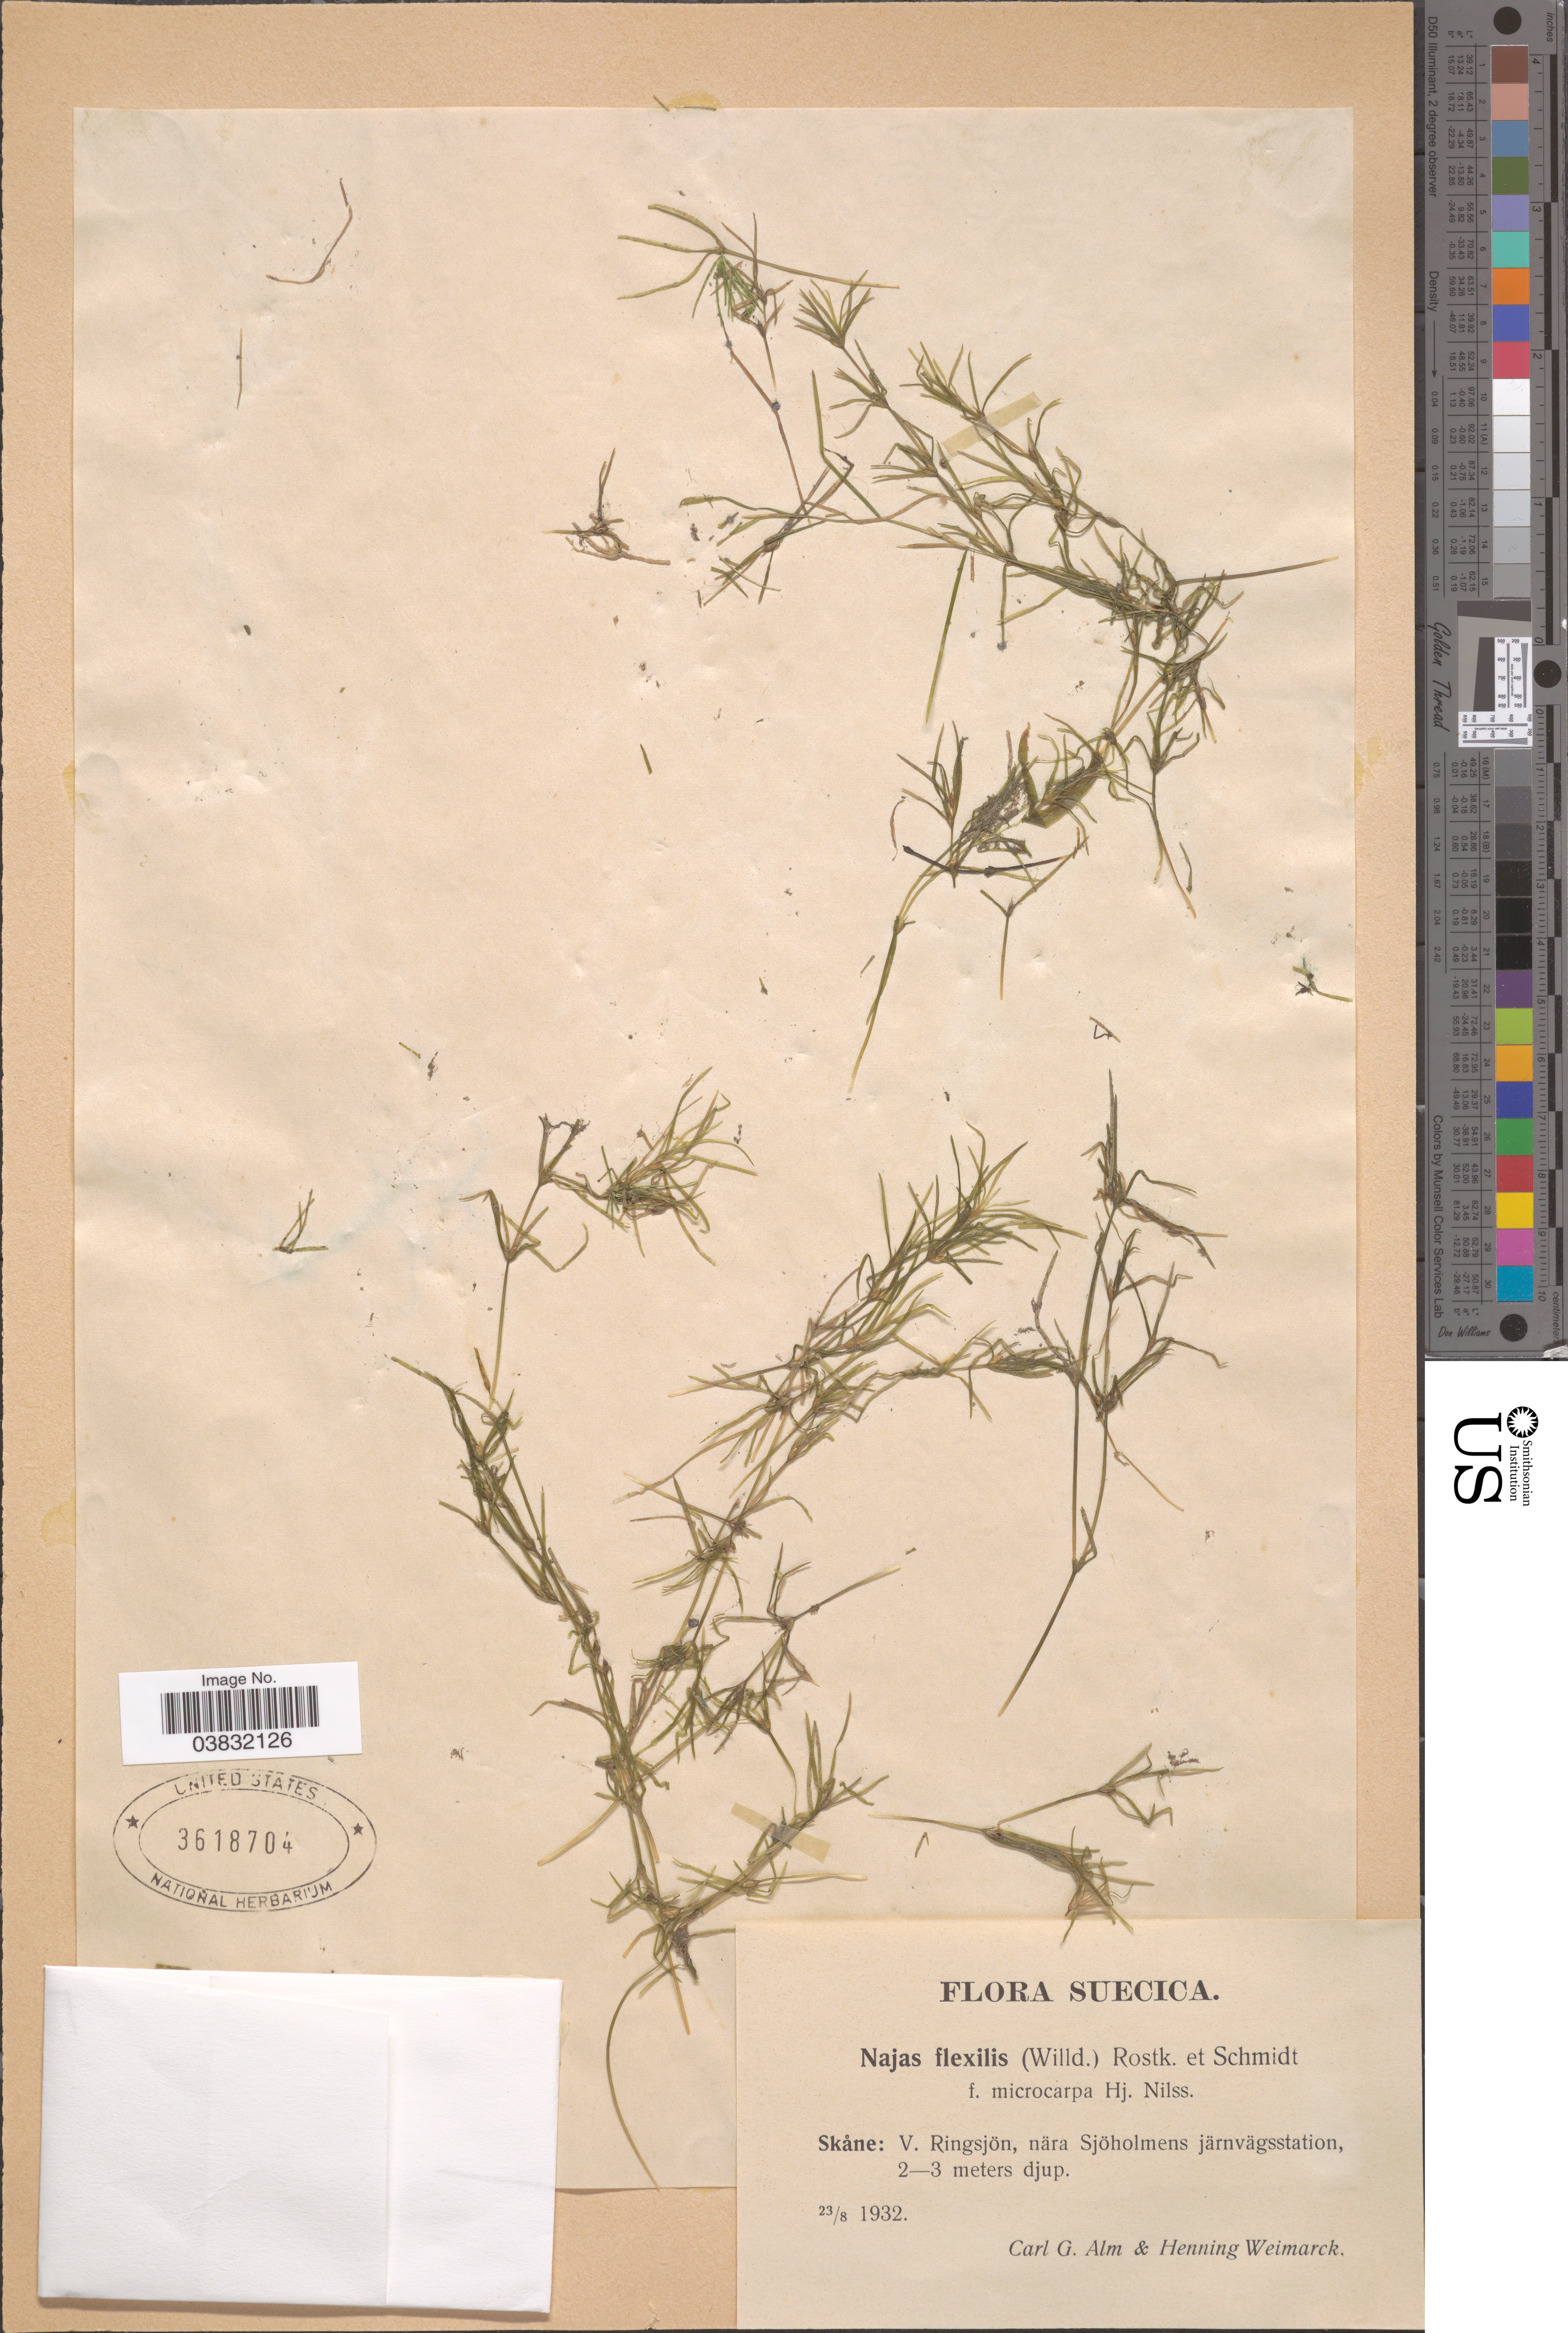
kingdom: Plantae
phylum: Tracheophyta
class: Liliopsida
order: Alismatales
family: Hydrocharitaceae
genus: Najas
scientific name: Najas flexilis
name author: (Willd.) Rostk. & Schmidt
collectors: C. G. Alm & H. Weimarck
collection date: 1932-08-23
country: Sweden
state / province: Skåne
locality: Suecica. V. Ringsjön, nära Sjöholmens järnvägsstation.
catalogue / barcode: US 3618704